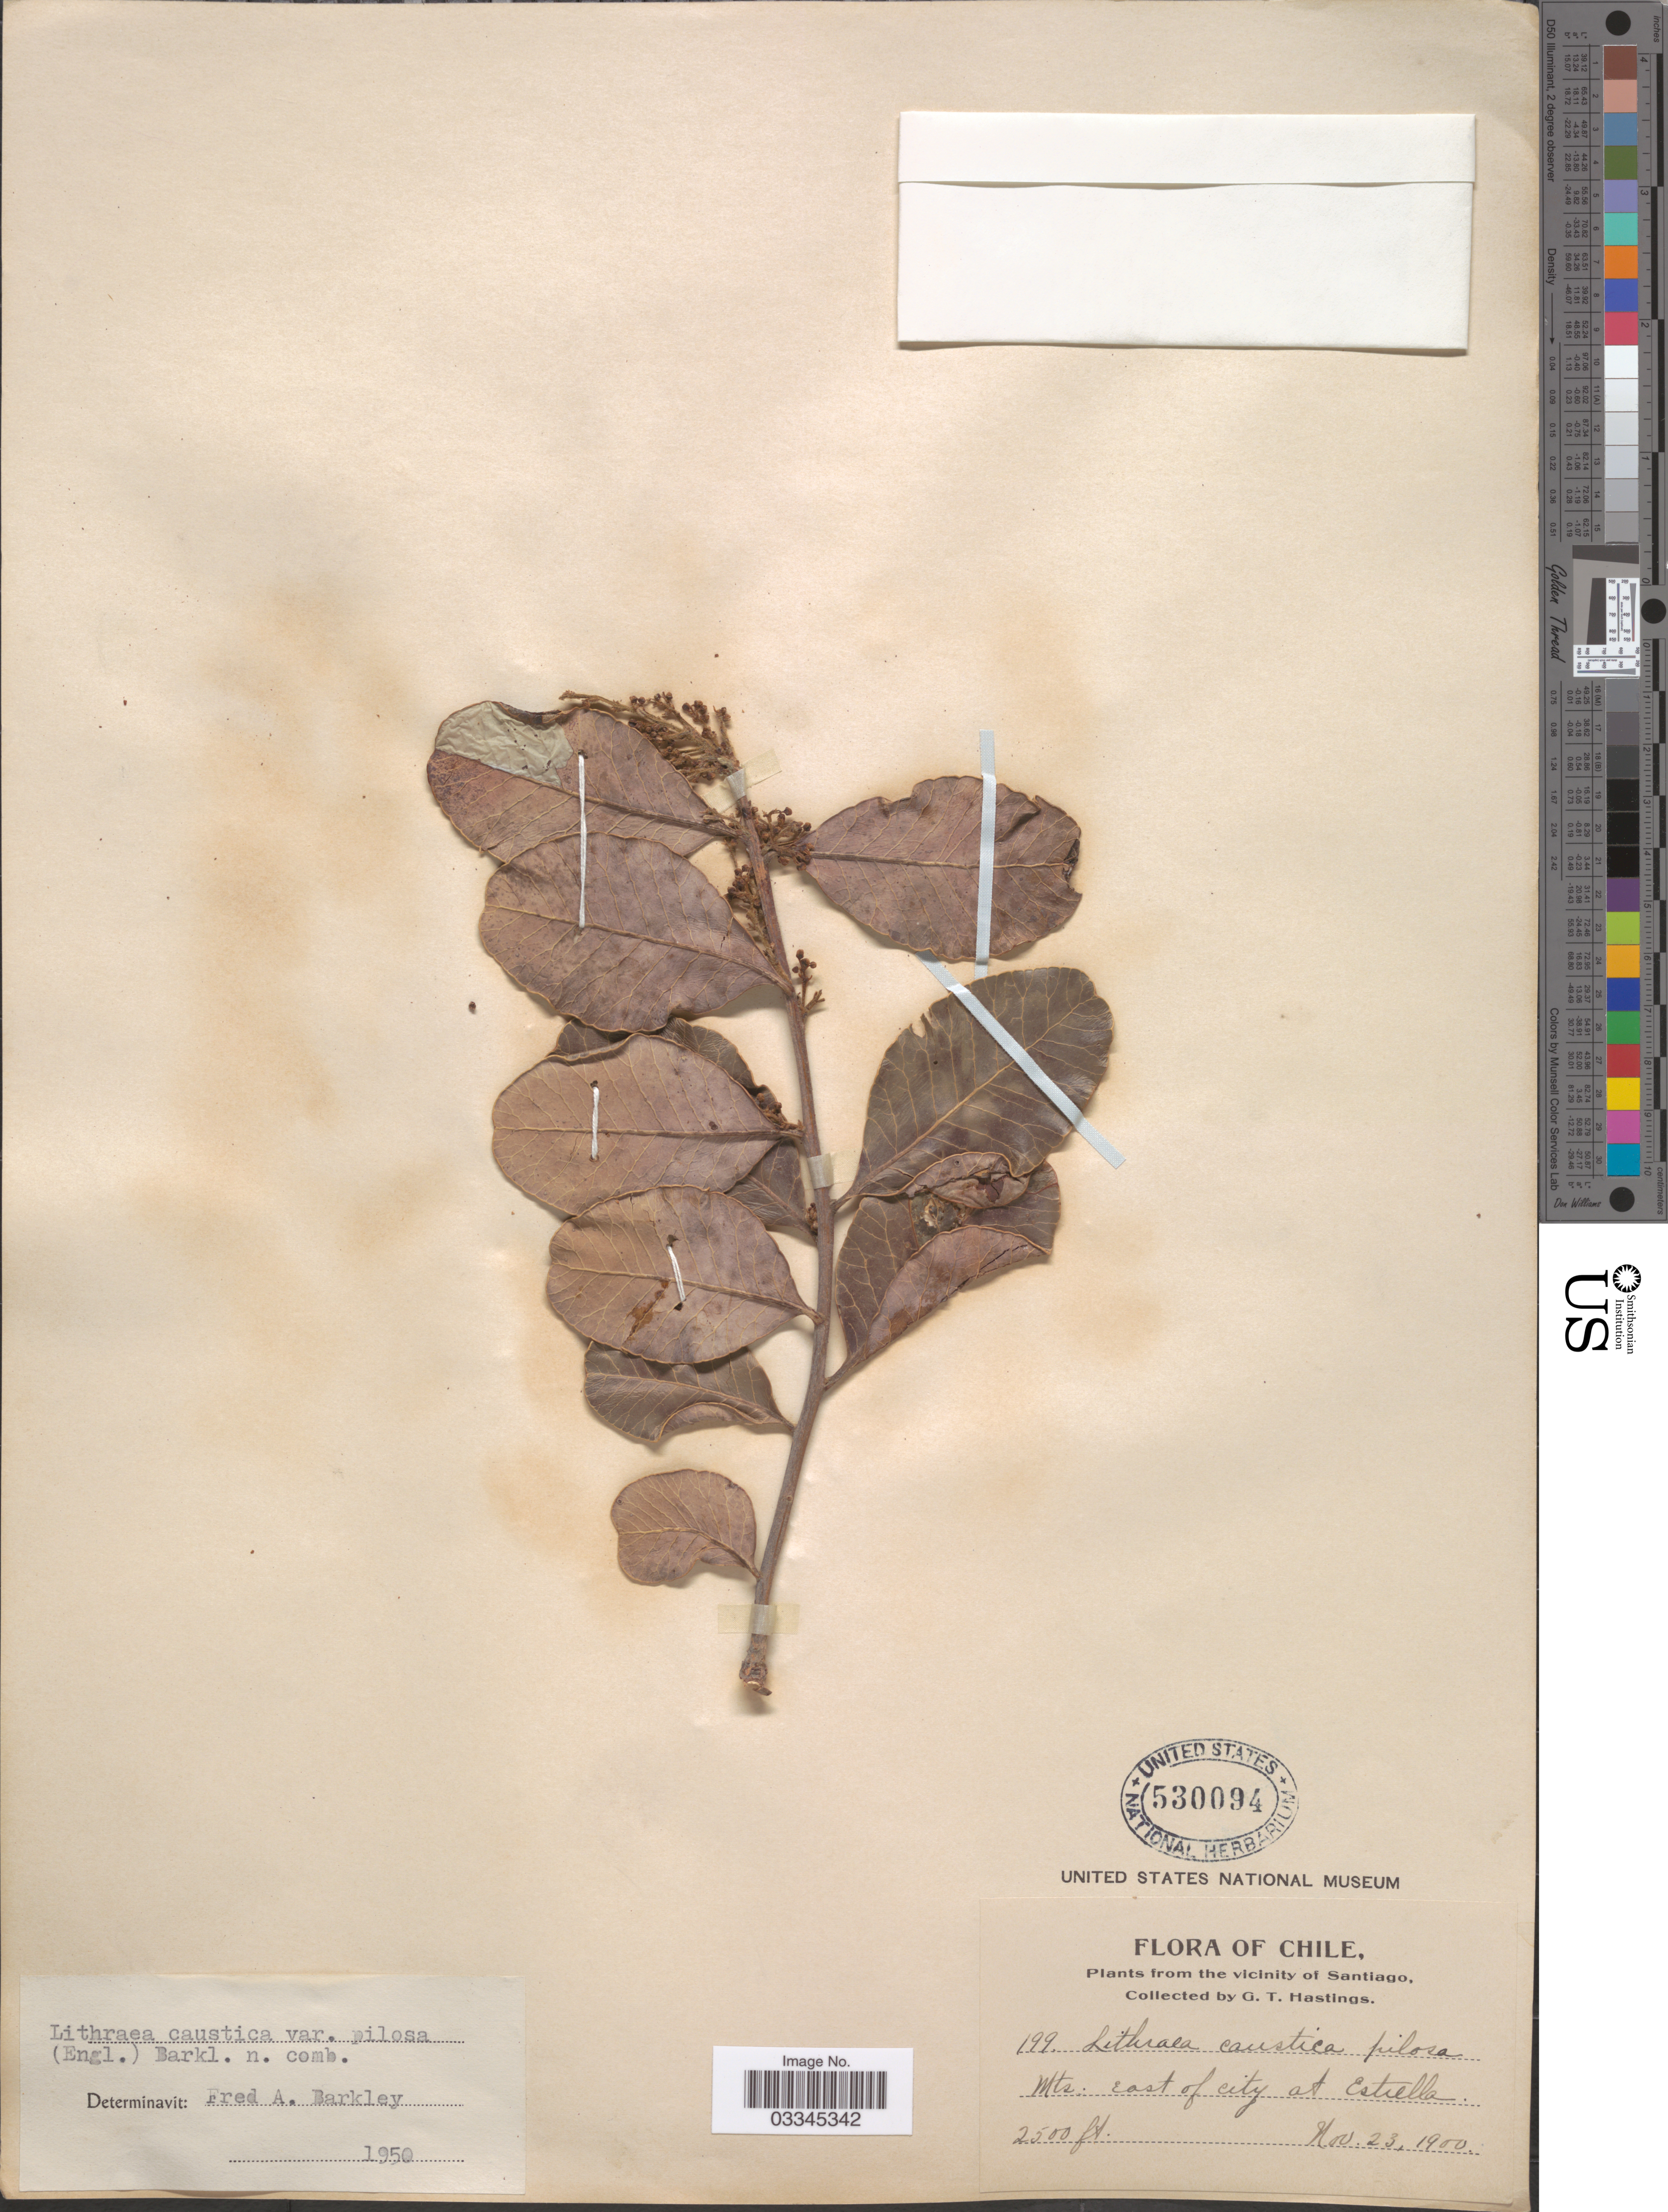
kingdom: Plantae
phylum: Tracheophyta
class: Magnoliopsida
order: Sapindales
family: Anacardiaceae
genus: Lithraea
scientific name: Lithraea caustica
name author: (Molina) Hook. & Arn.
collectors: G. Hastings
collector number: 199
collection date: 1900-11-23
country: Chile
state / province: Región Metropolitana (RM)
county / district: Santiago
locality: The vicinity of Santiago. Mts. east of city at Estrella.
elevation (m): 762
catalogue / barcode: US 530094